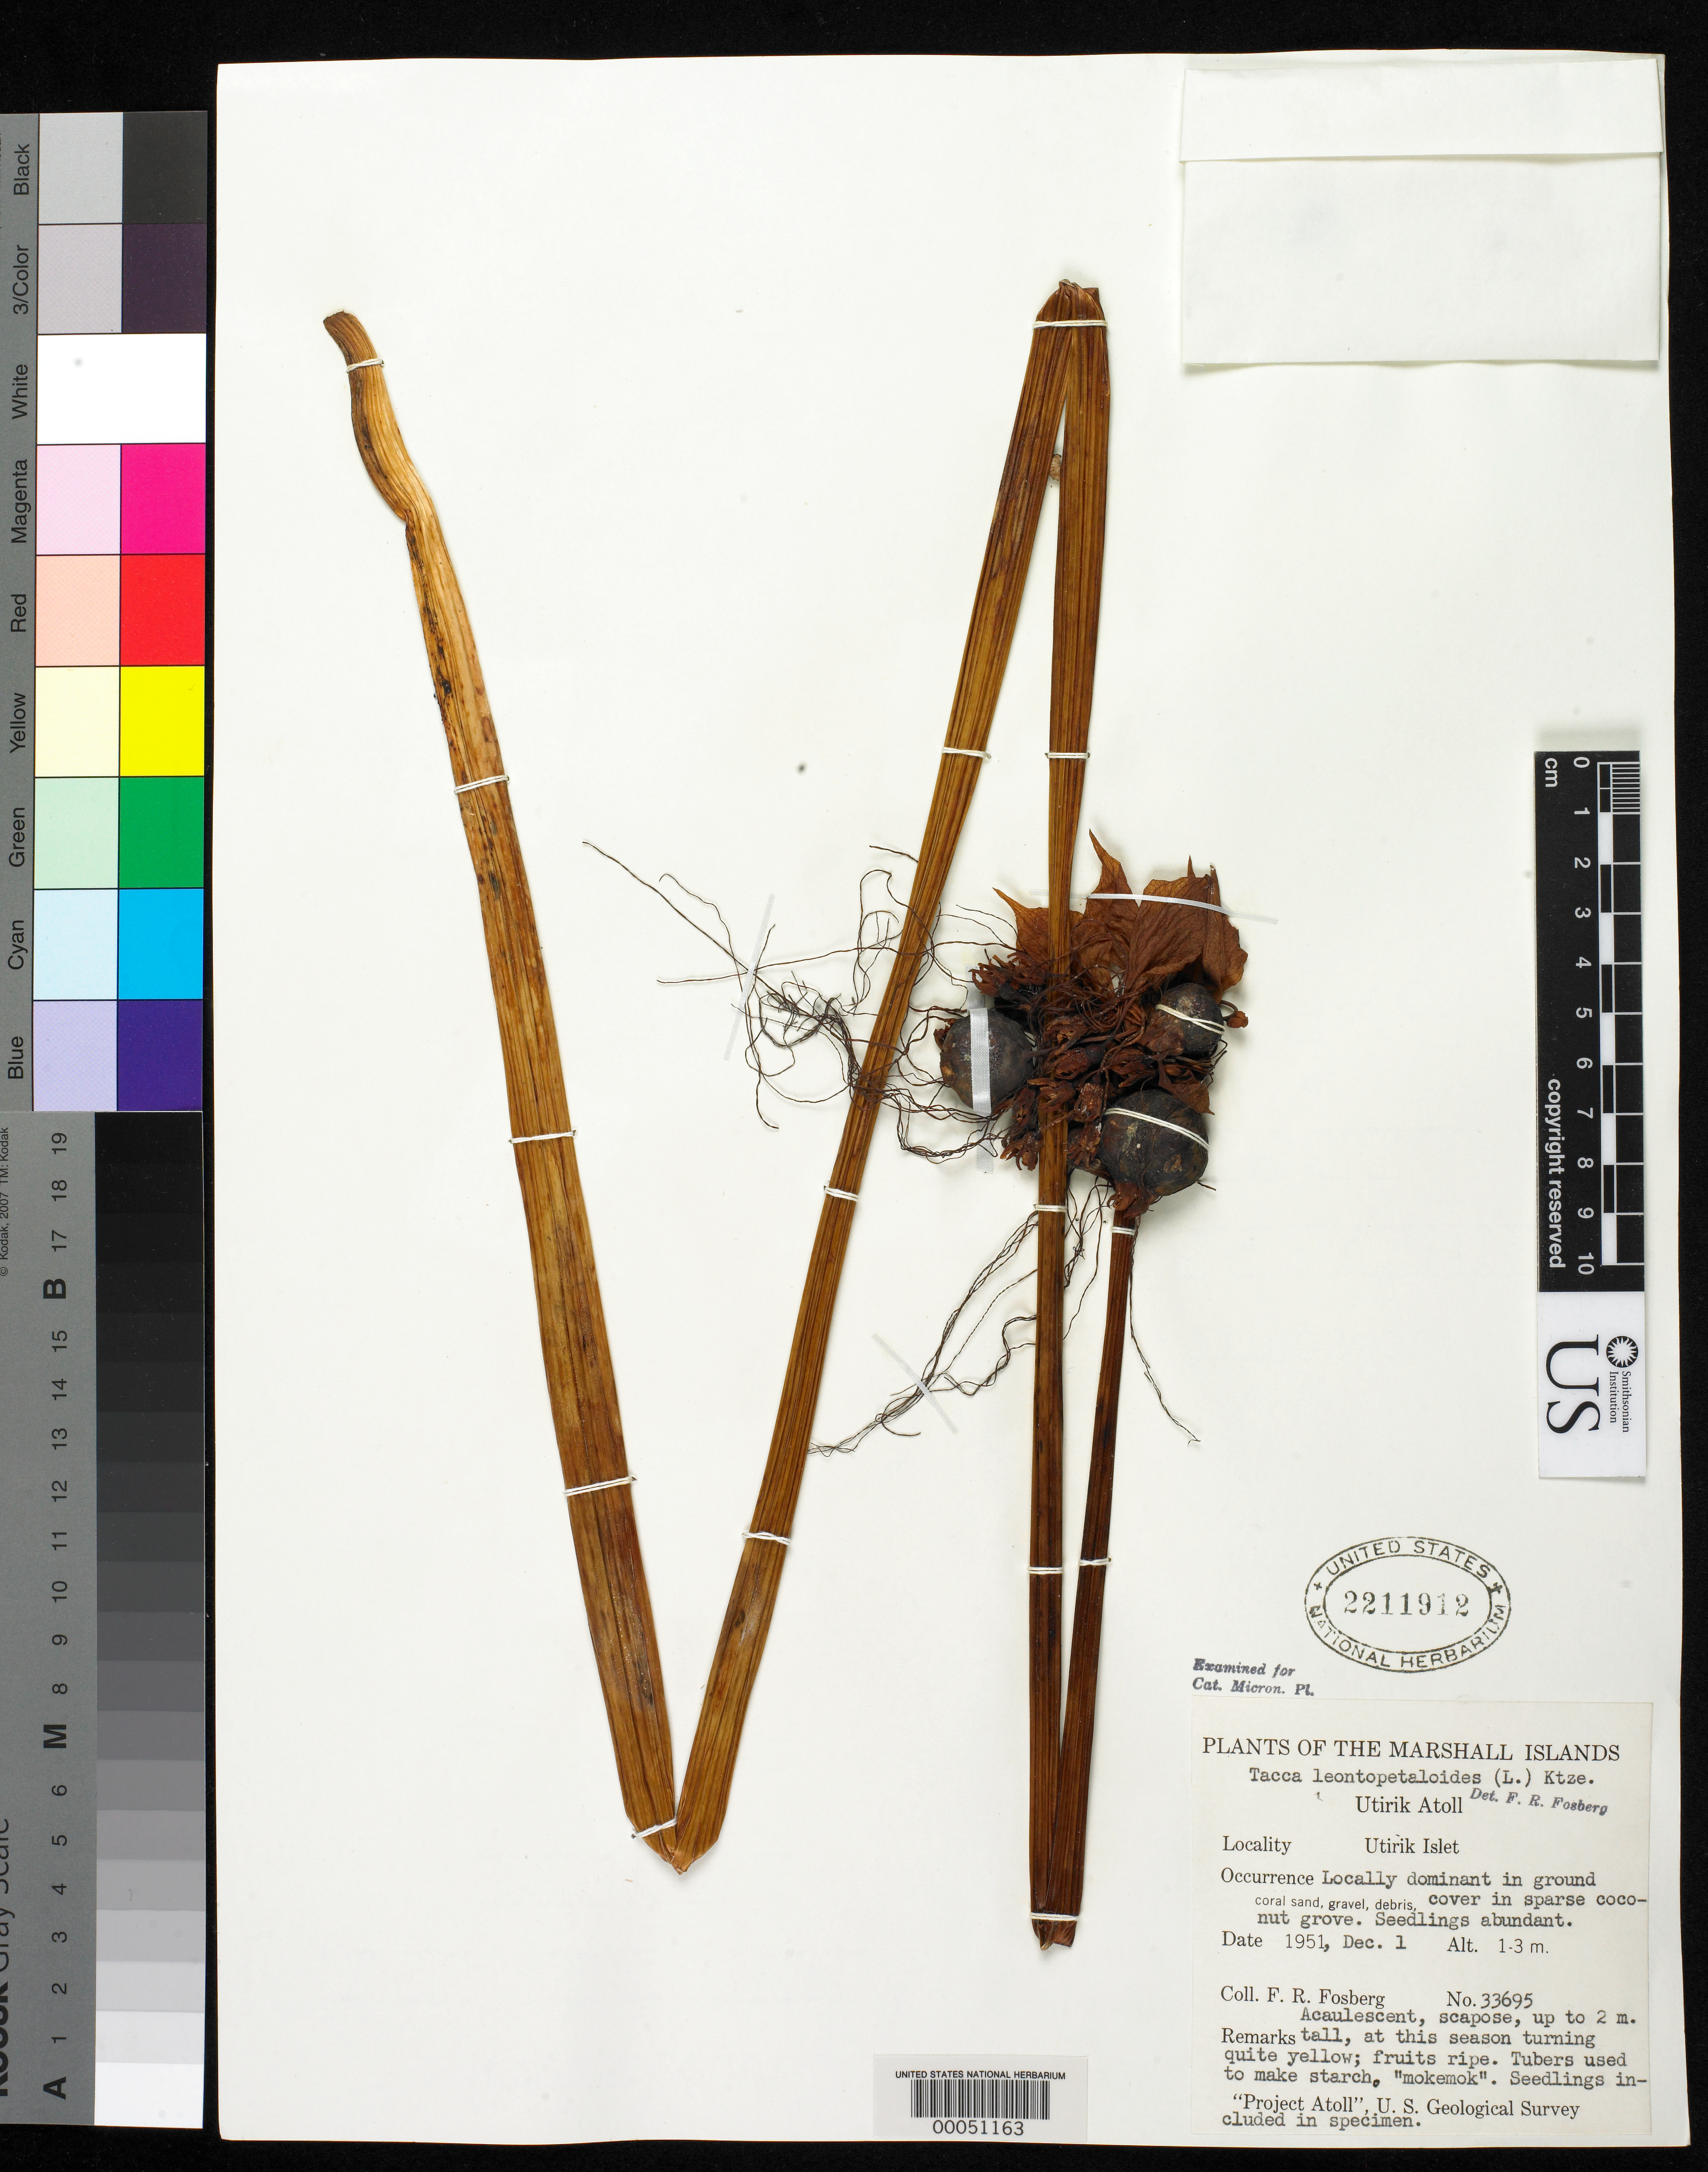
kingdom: Plantae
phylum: Tracheophyta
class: Liliopsida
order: Dioscoreales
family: Dioscoreaceae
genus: Tacca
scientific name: Tacca leontopetaloides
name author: (L.) Kuntze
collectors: F. R. Fosberg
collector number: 33695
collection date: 1951-12-01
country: Marshall Islands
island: Utrik [Utirik] Atoll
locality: Utirik Islet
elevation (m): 1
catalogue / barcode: US 2211912